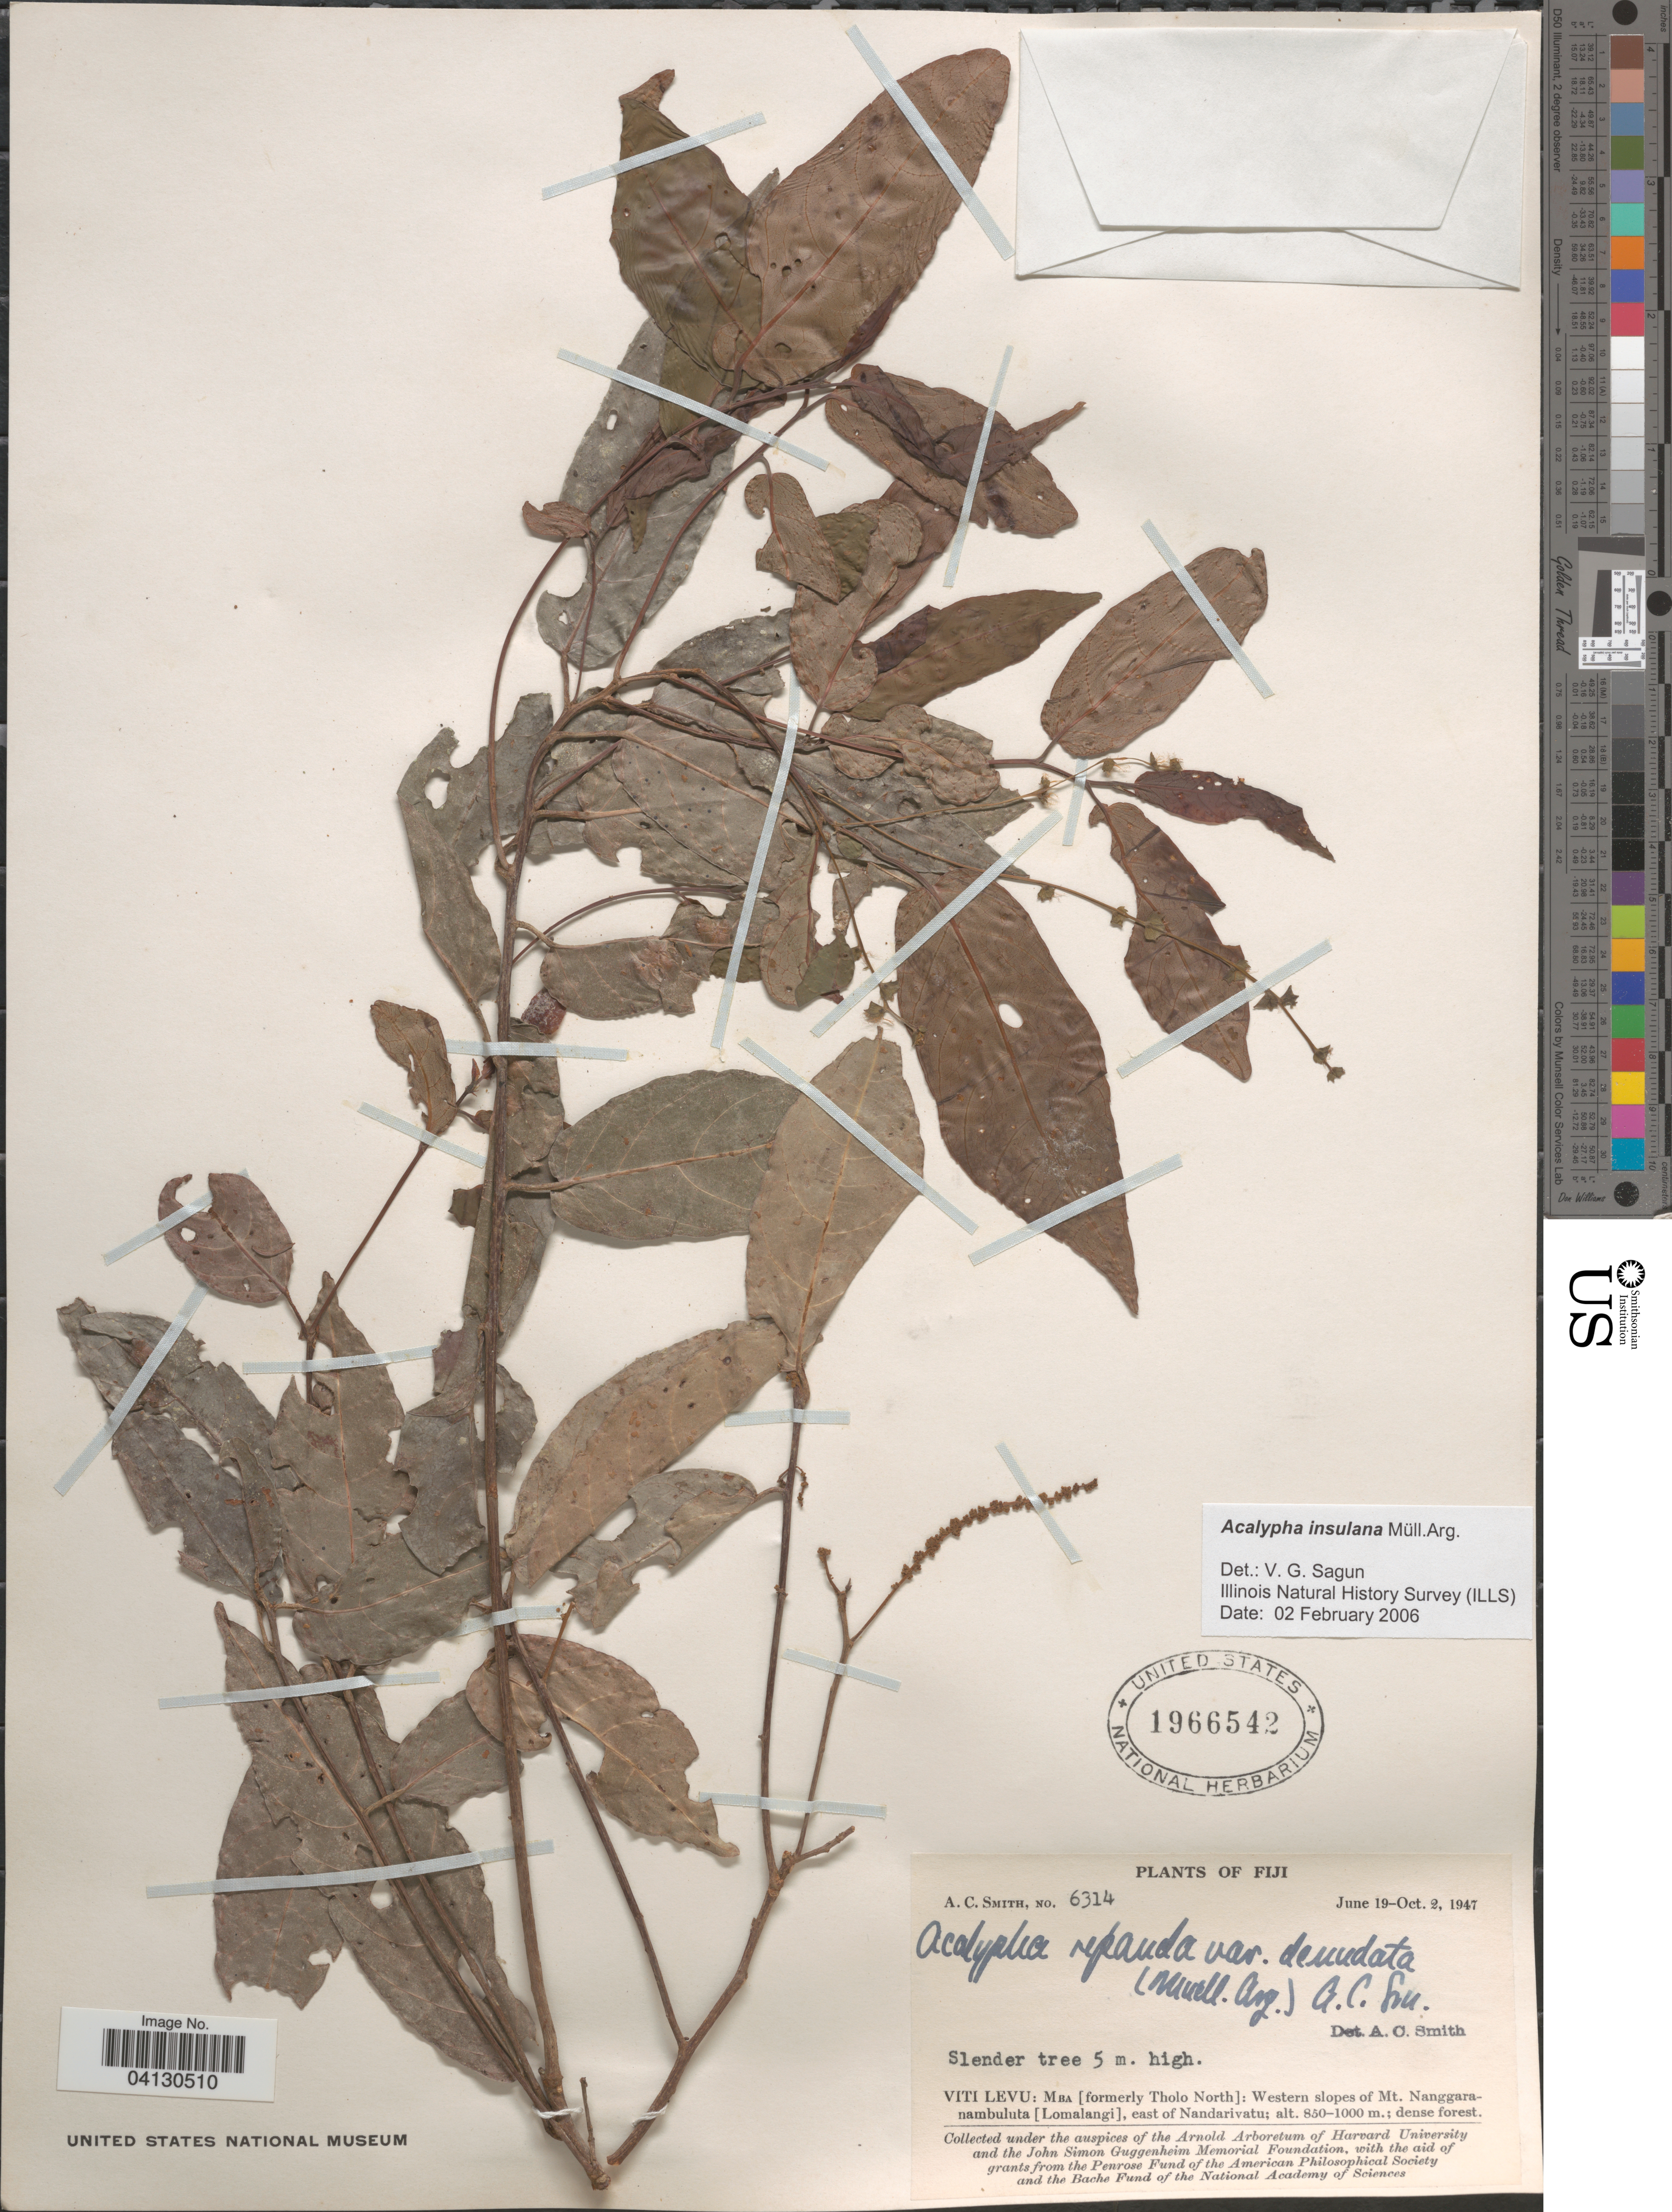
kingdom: Plantae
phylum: Tracheophyta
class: Magnoliopsida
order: Malpighiales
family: Euphorbiaceae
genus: Acalypha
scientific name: Acalypha insulana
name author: Müll. Arg.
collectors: A. C. Smith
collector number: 6314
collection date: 1947-06-19/1947-10-02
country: Fiji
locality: Viti Levu: Mba [formerly Tholo North]: Western slopes of Mt. Nanggaranambuluta [Lomalangi], east of Nandarivatu.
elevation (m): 850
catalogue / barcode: US 1966542